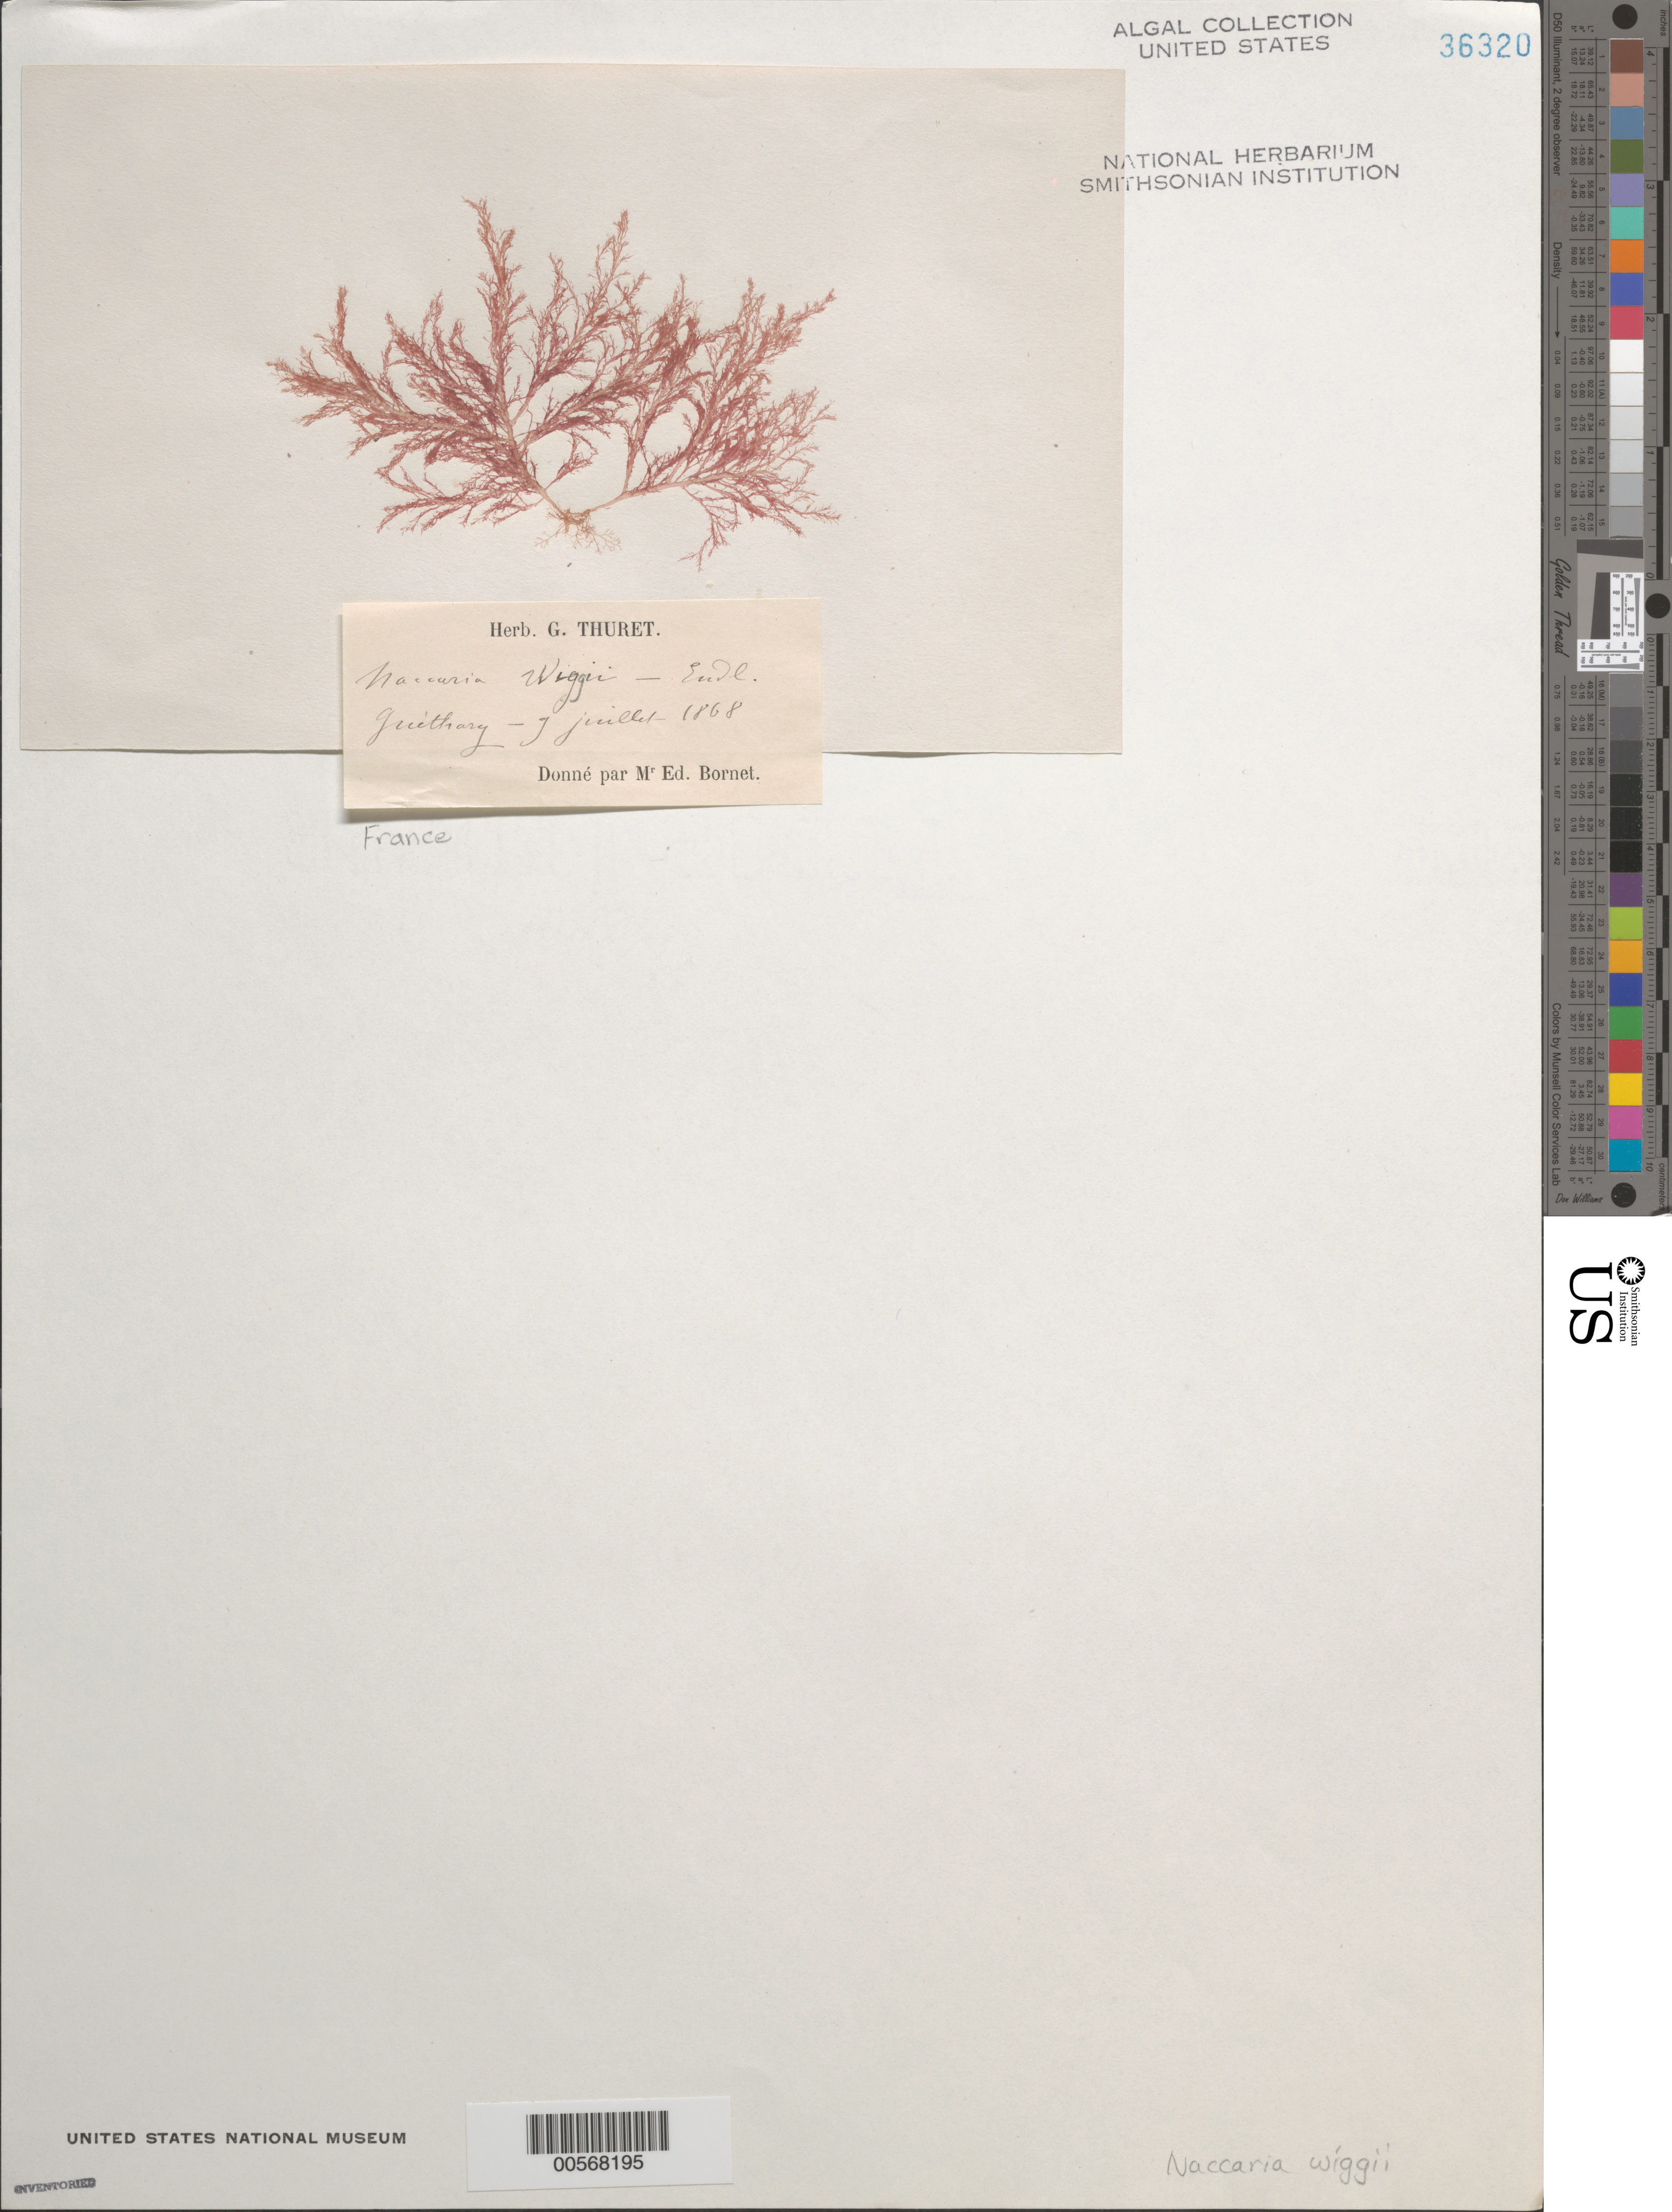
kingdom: Plantae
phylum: Rhodophyta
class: Florideophyceae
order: Bonnemaisoniales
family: Naccariaceae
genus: Naccaria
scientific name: Naccaria wiggii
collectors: Thuret, G. (herbarium)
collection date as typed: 09 Jul 1868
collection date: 1868-07-09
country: France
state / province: Nouvelle-Aquitaine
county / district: Pyrénées-Atlantiques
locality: Guethary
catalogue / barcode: US 36320